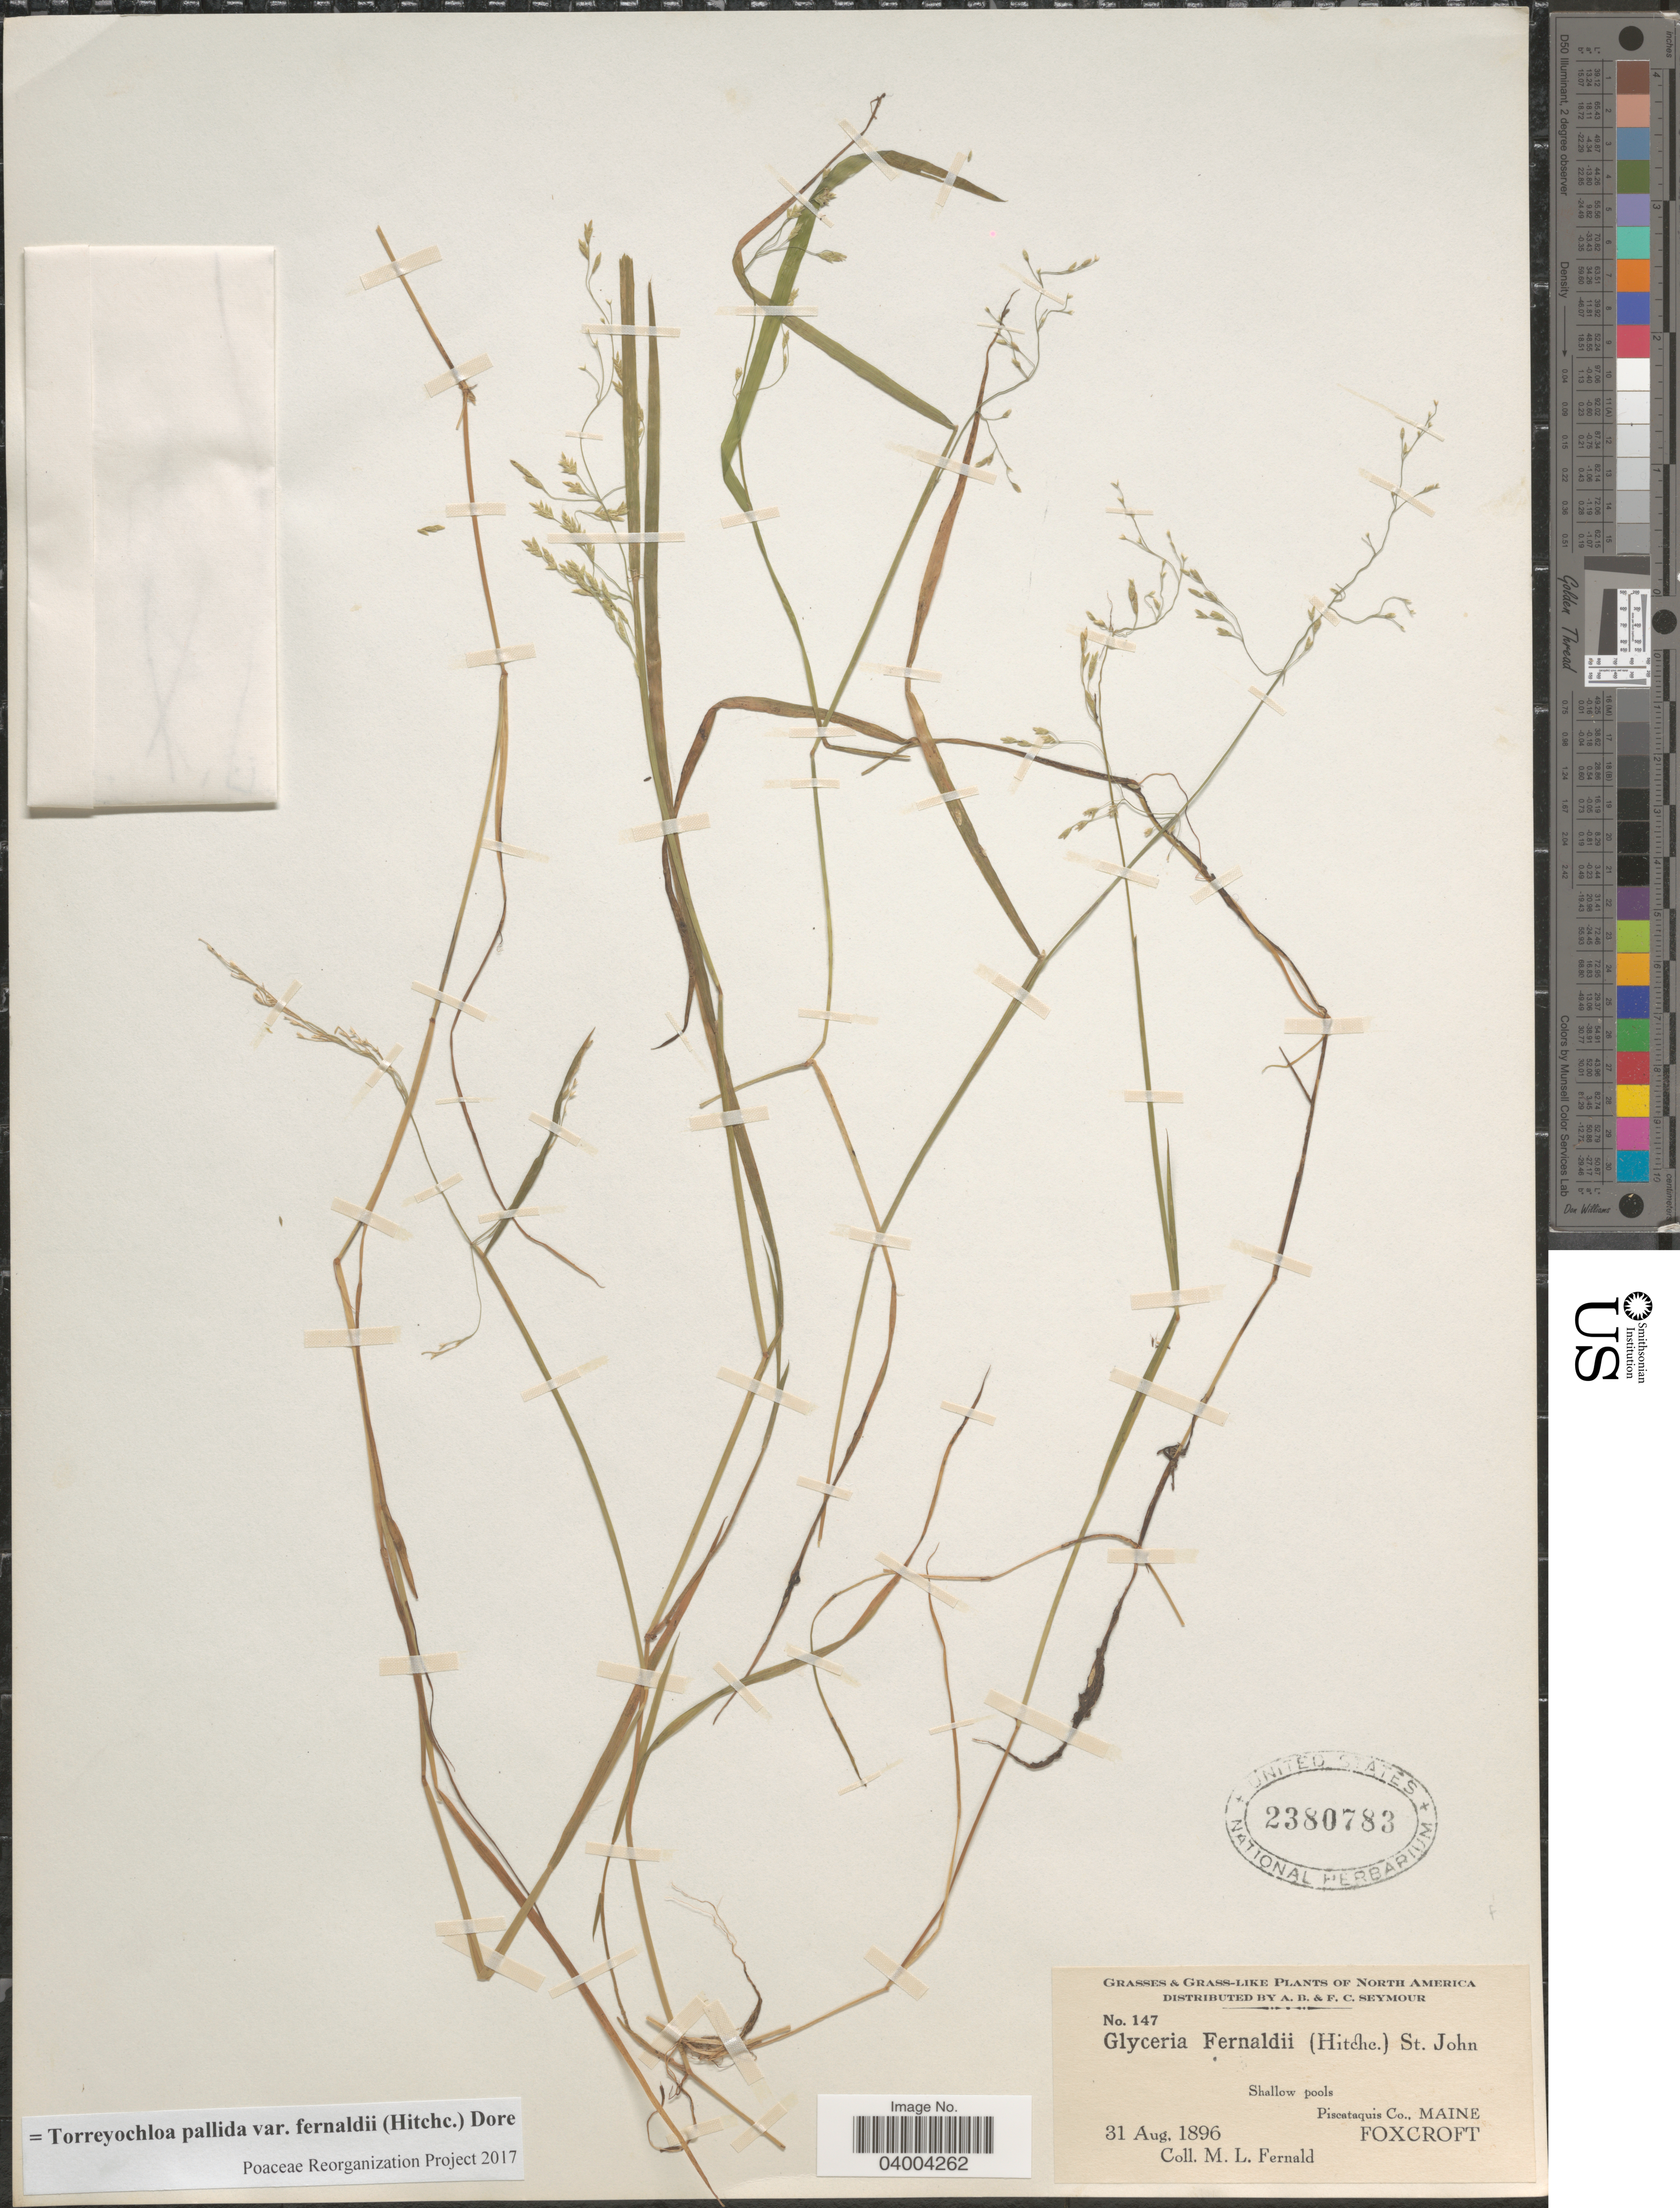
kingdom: Plantae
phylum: Tracheophyta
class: Liliopsida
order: Poales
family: Poaceae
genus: Torreyochloa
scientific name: Torreyochloa pallida var. fernaldii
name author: (Hitchc.) Dore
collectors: M. L. Fernald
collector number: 147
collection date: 1896-08-31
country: United States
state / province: Maine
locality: Piscataquis Co. Foxcroft.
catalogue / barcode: US 2380783